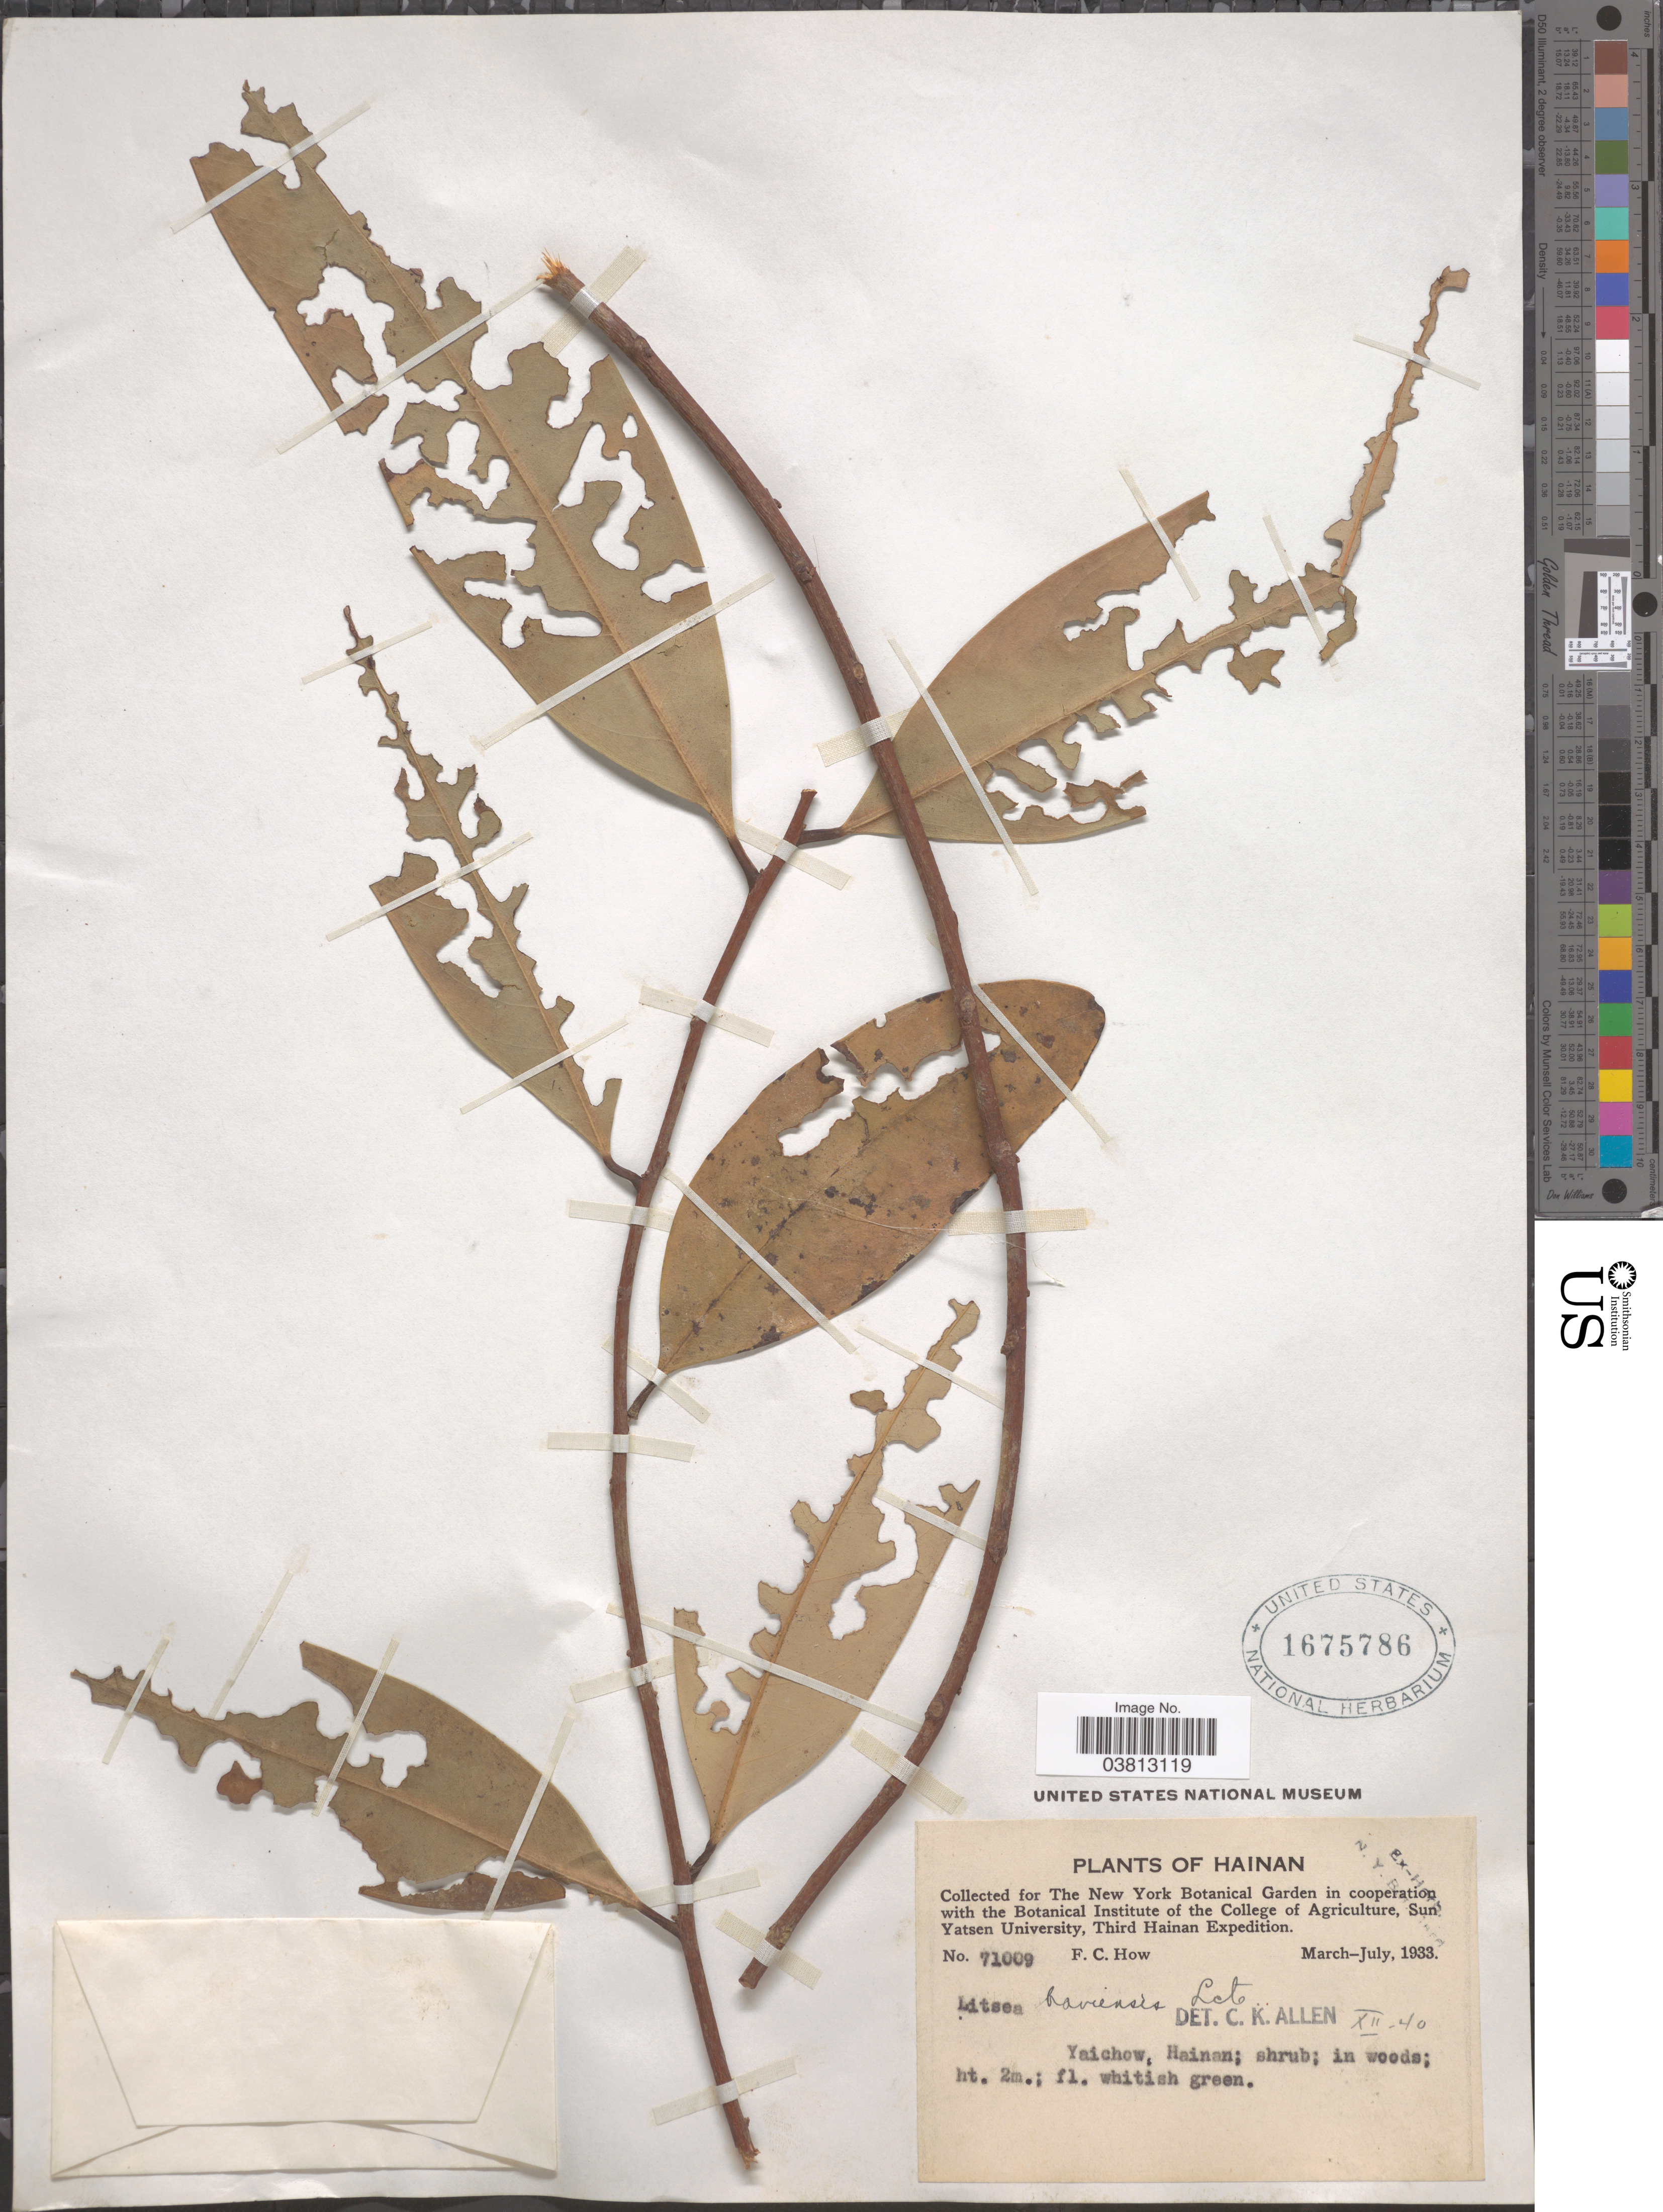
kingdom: Plantae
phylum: Tracheophyta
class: Magnoliopsida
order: Laurales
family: Lauraceae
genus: Litsea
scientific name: Litsea baviensis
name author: Lecomte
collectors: F. C. How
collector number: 71009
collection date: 1933-03/1933-07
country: China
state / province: Hainan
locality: Yaichow.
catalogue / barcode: US 1675786